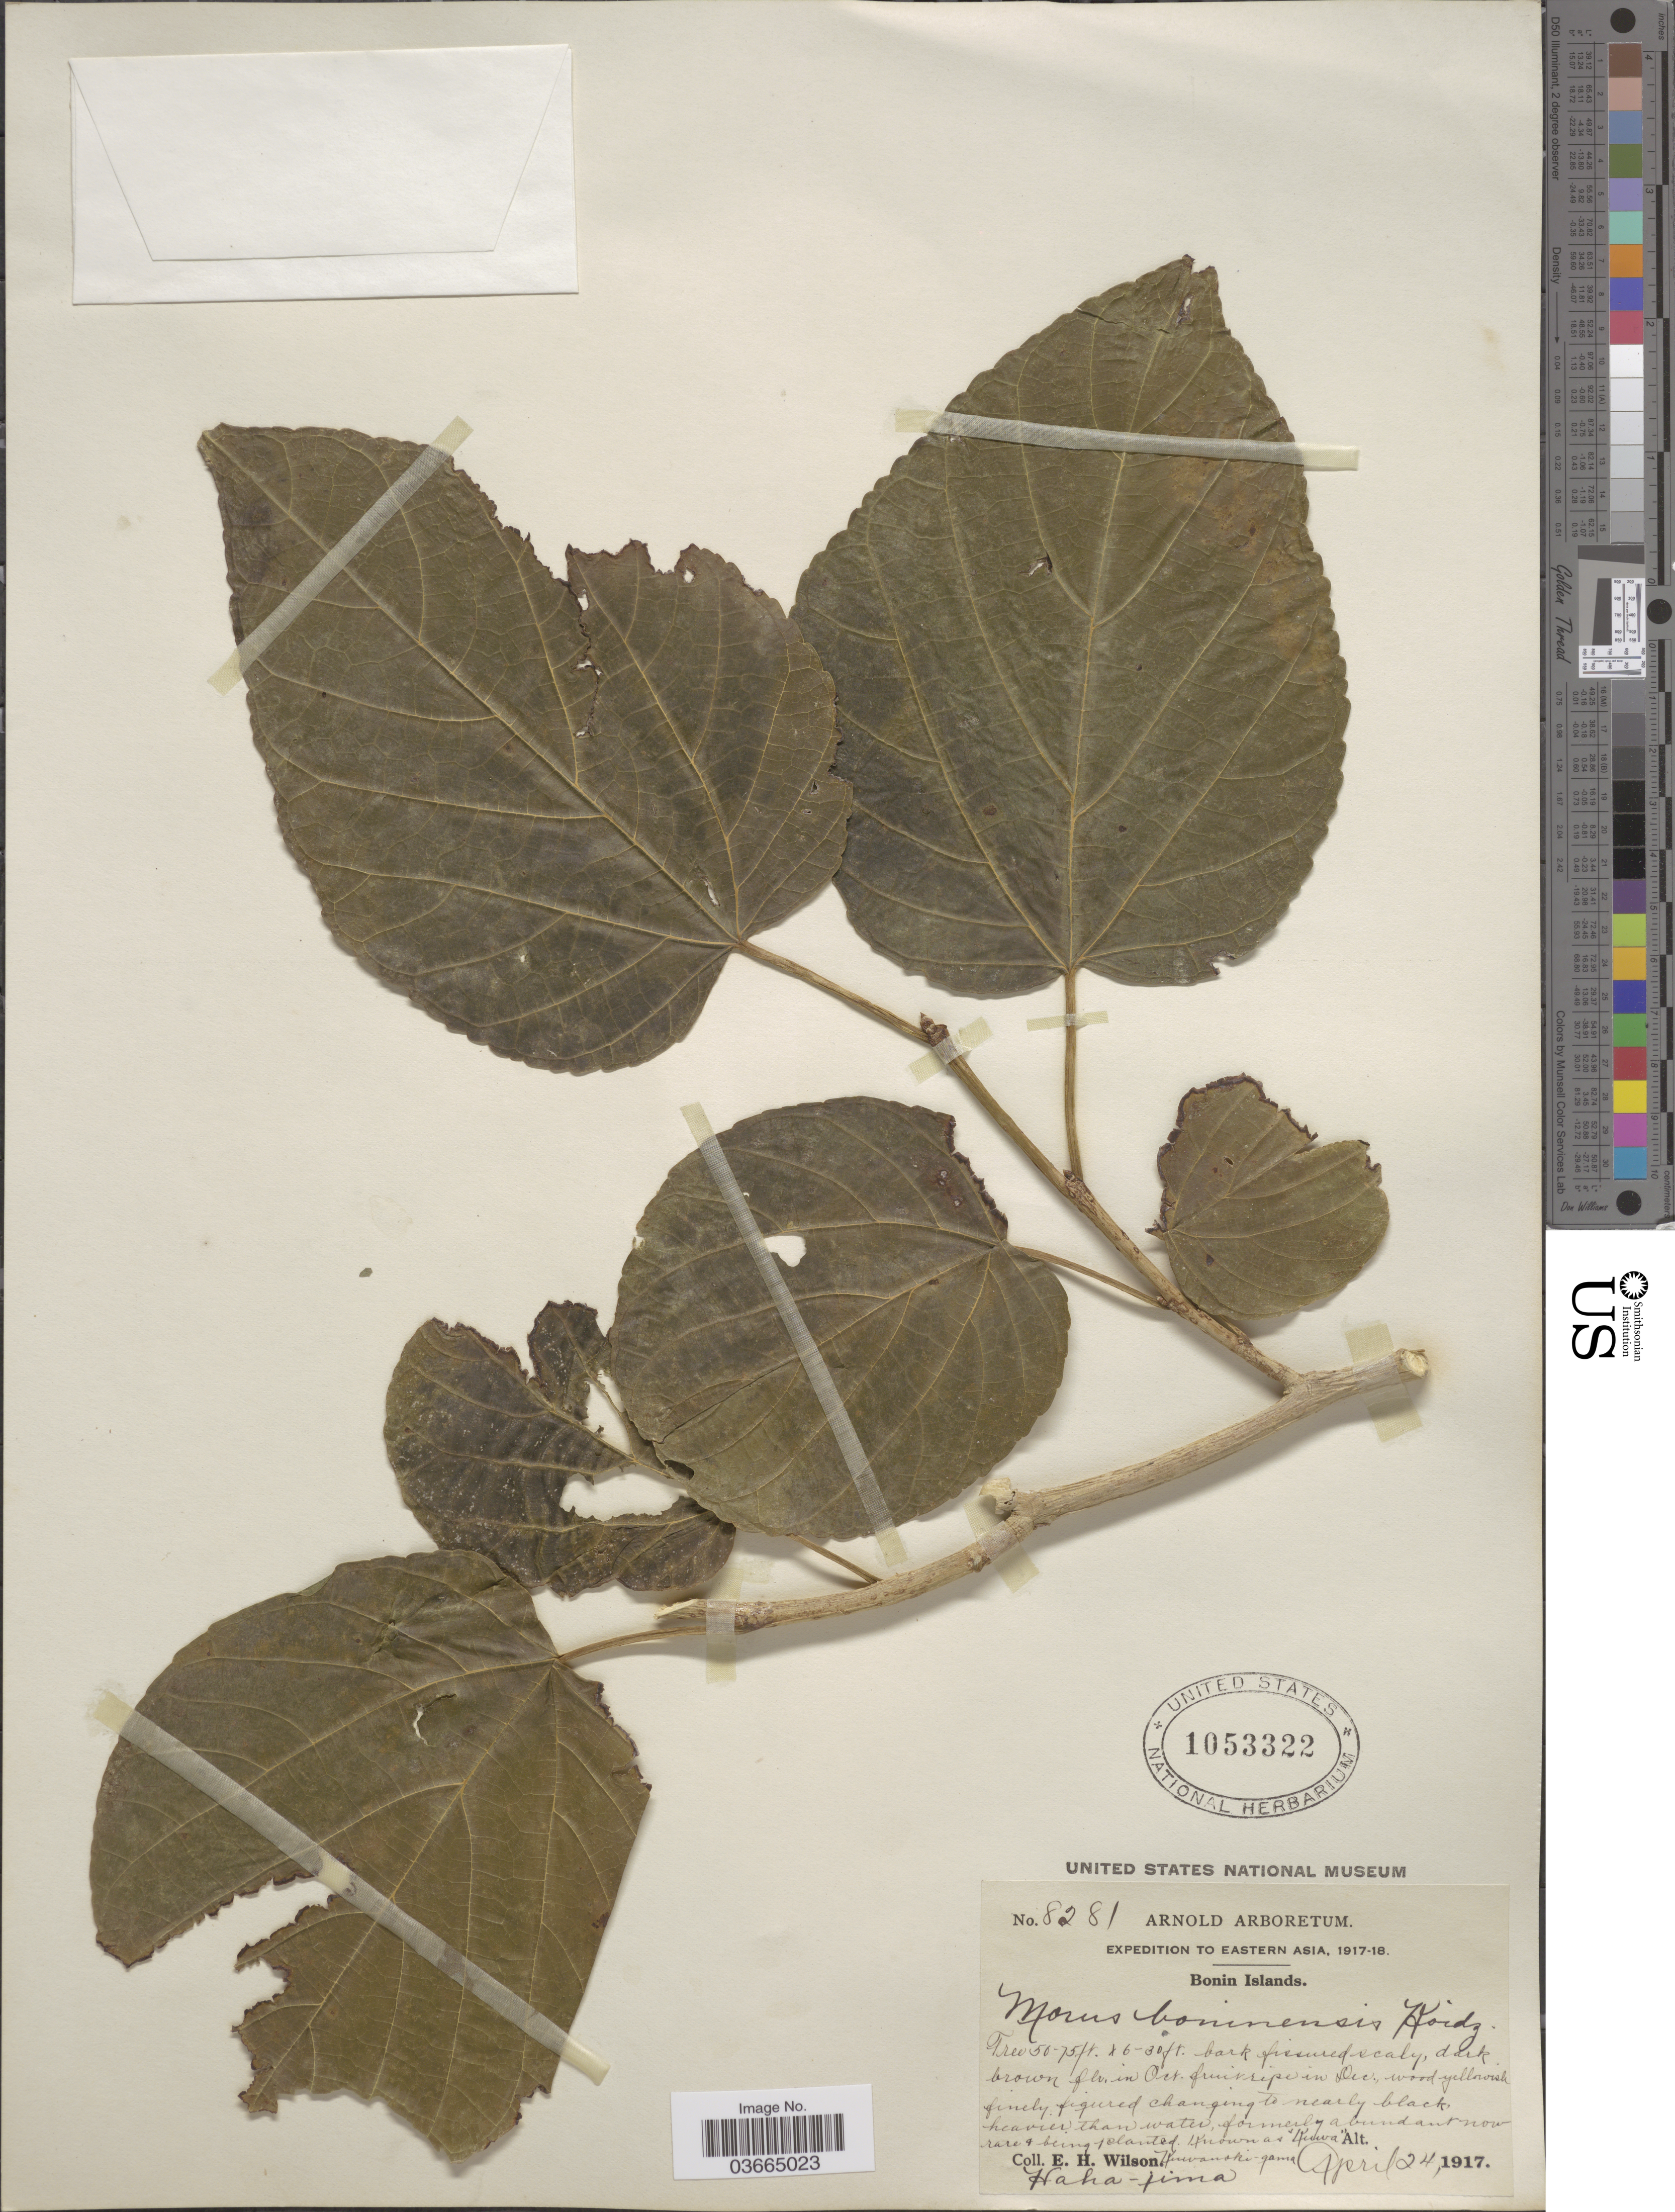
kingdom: Plantae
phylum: Tracheophyta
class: Magnoliopsida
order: Rosales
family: Moraceae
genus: Morus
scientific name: Morus boninensis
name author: Koidz.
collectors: E. Wilson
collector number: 8281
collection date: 1917-04-24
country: Japan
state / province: Tokyo, Federal City of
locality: Eastern Asia. Bonin Islands. Known as "Kuwa". Kuwanski-gama*. Haha-jima.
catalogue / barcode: US 1053322